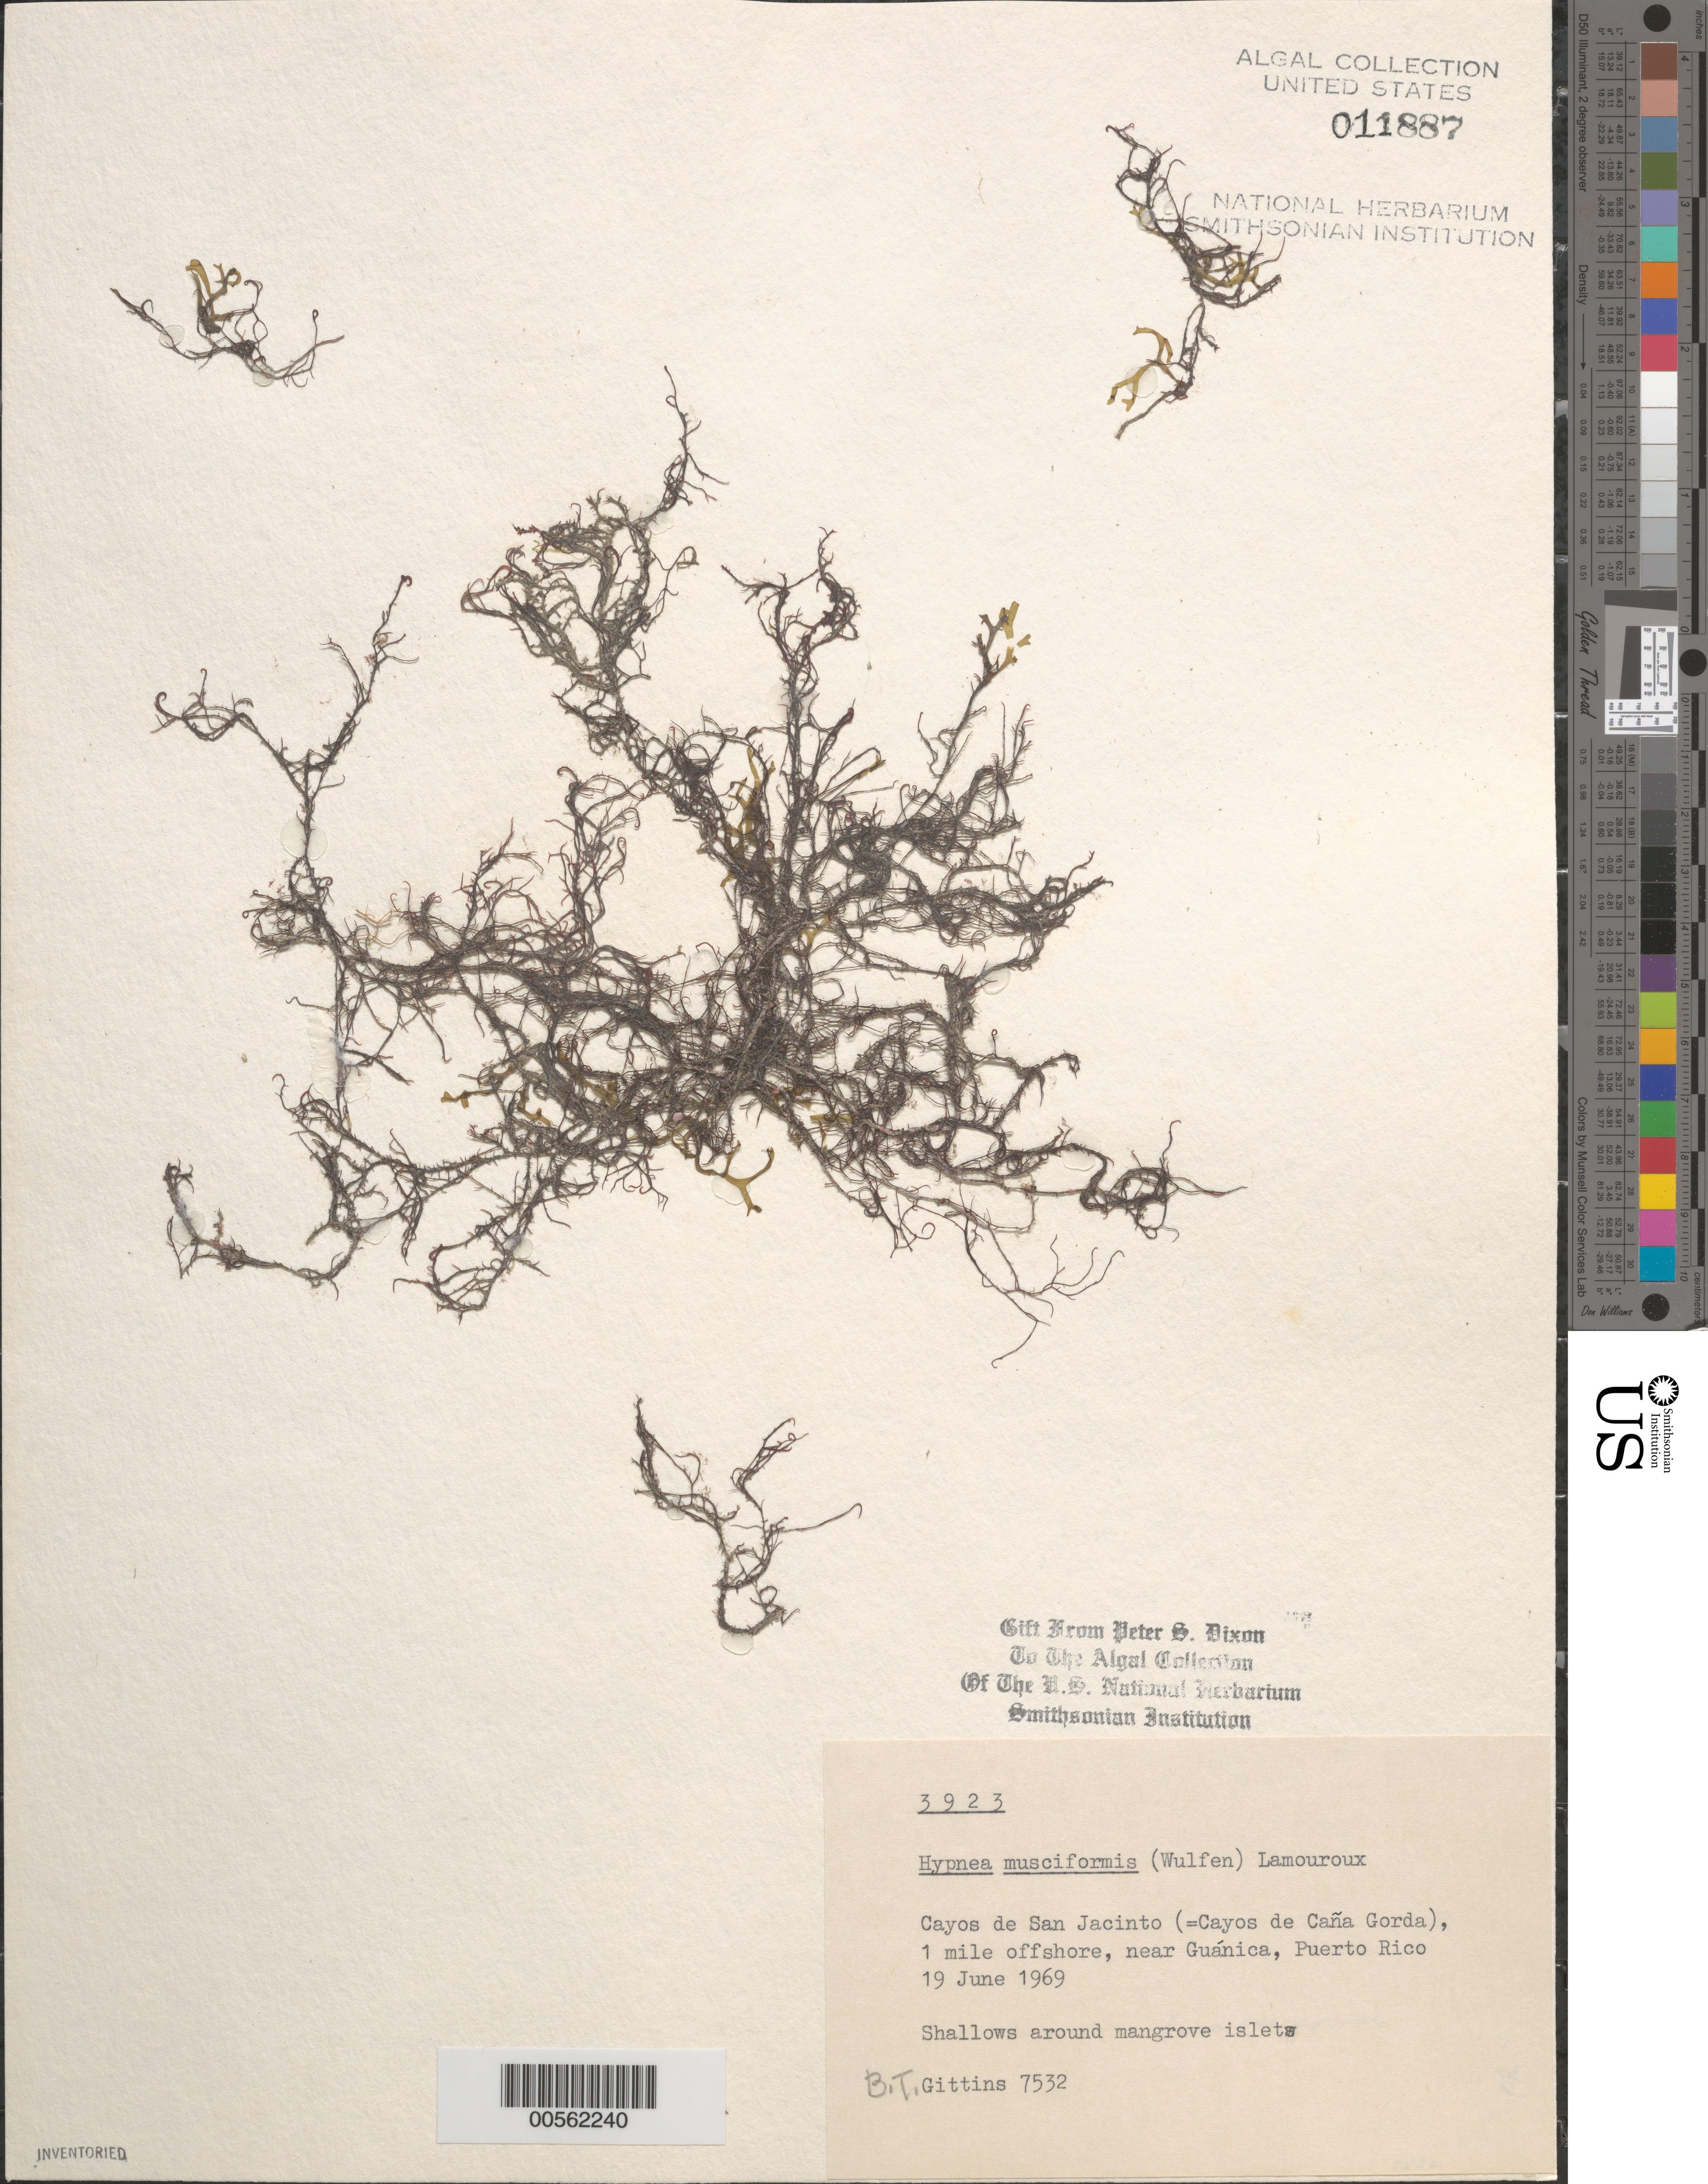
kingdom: Plantae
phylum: Rhodophyta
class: Florideophyceae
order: Gigartinales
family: Cystocloniaceae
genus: Hypnea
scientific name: Hypnea musciformis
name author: (Wulfen) J.V.Lamouroux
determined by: Dixon, P. S.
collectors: B. Gittins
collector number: BTG 7532 & PSD 3923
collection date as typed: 19 Jun 1969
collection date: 1969-06-19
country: Puerto Rico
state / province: Guanica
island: Cayos de San Jacinto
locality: Near Guanica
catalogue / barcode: US 11887